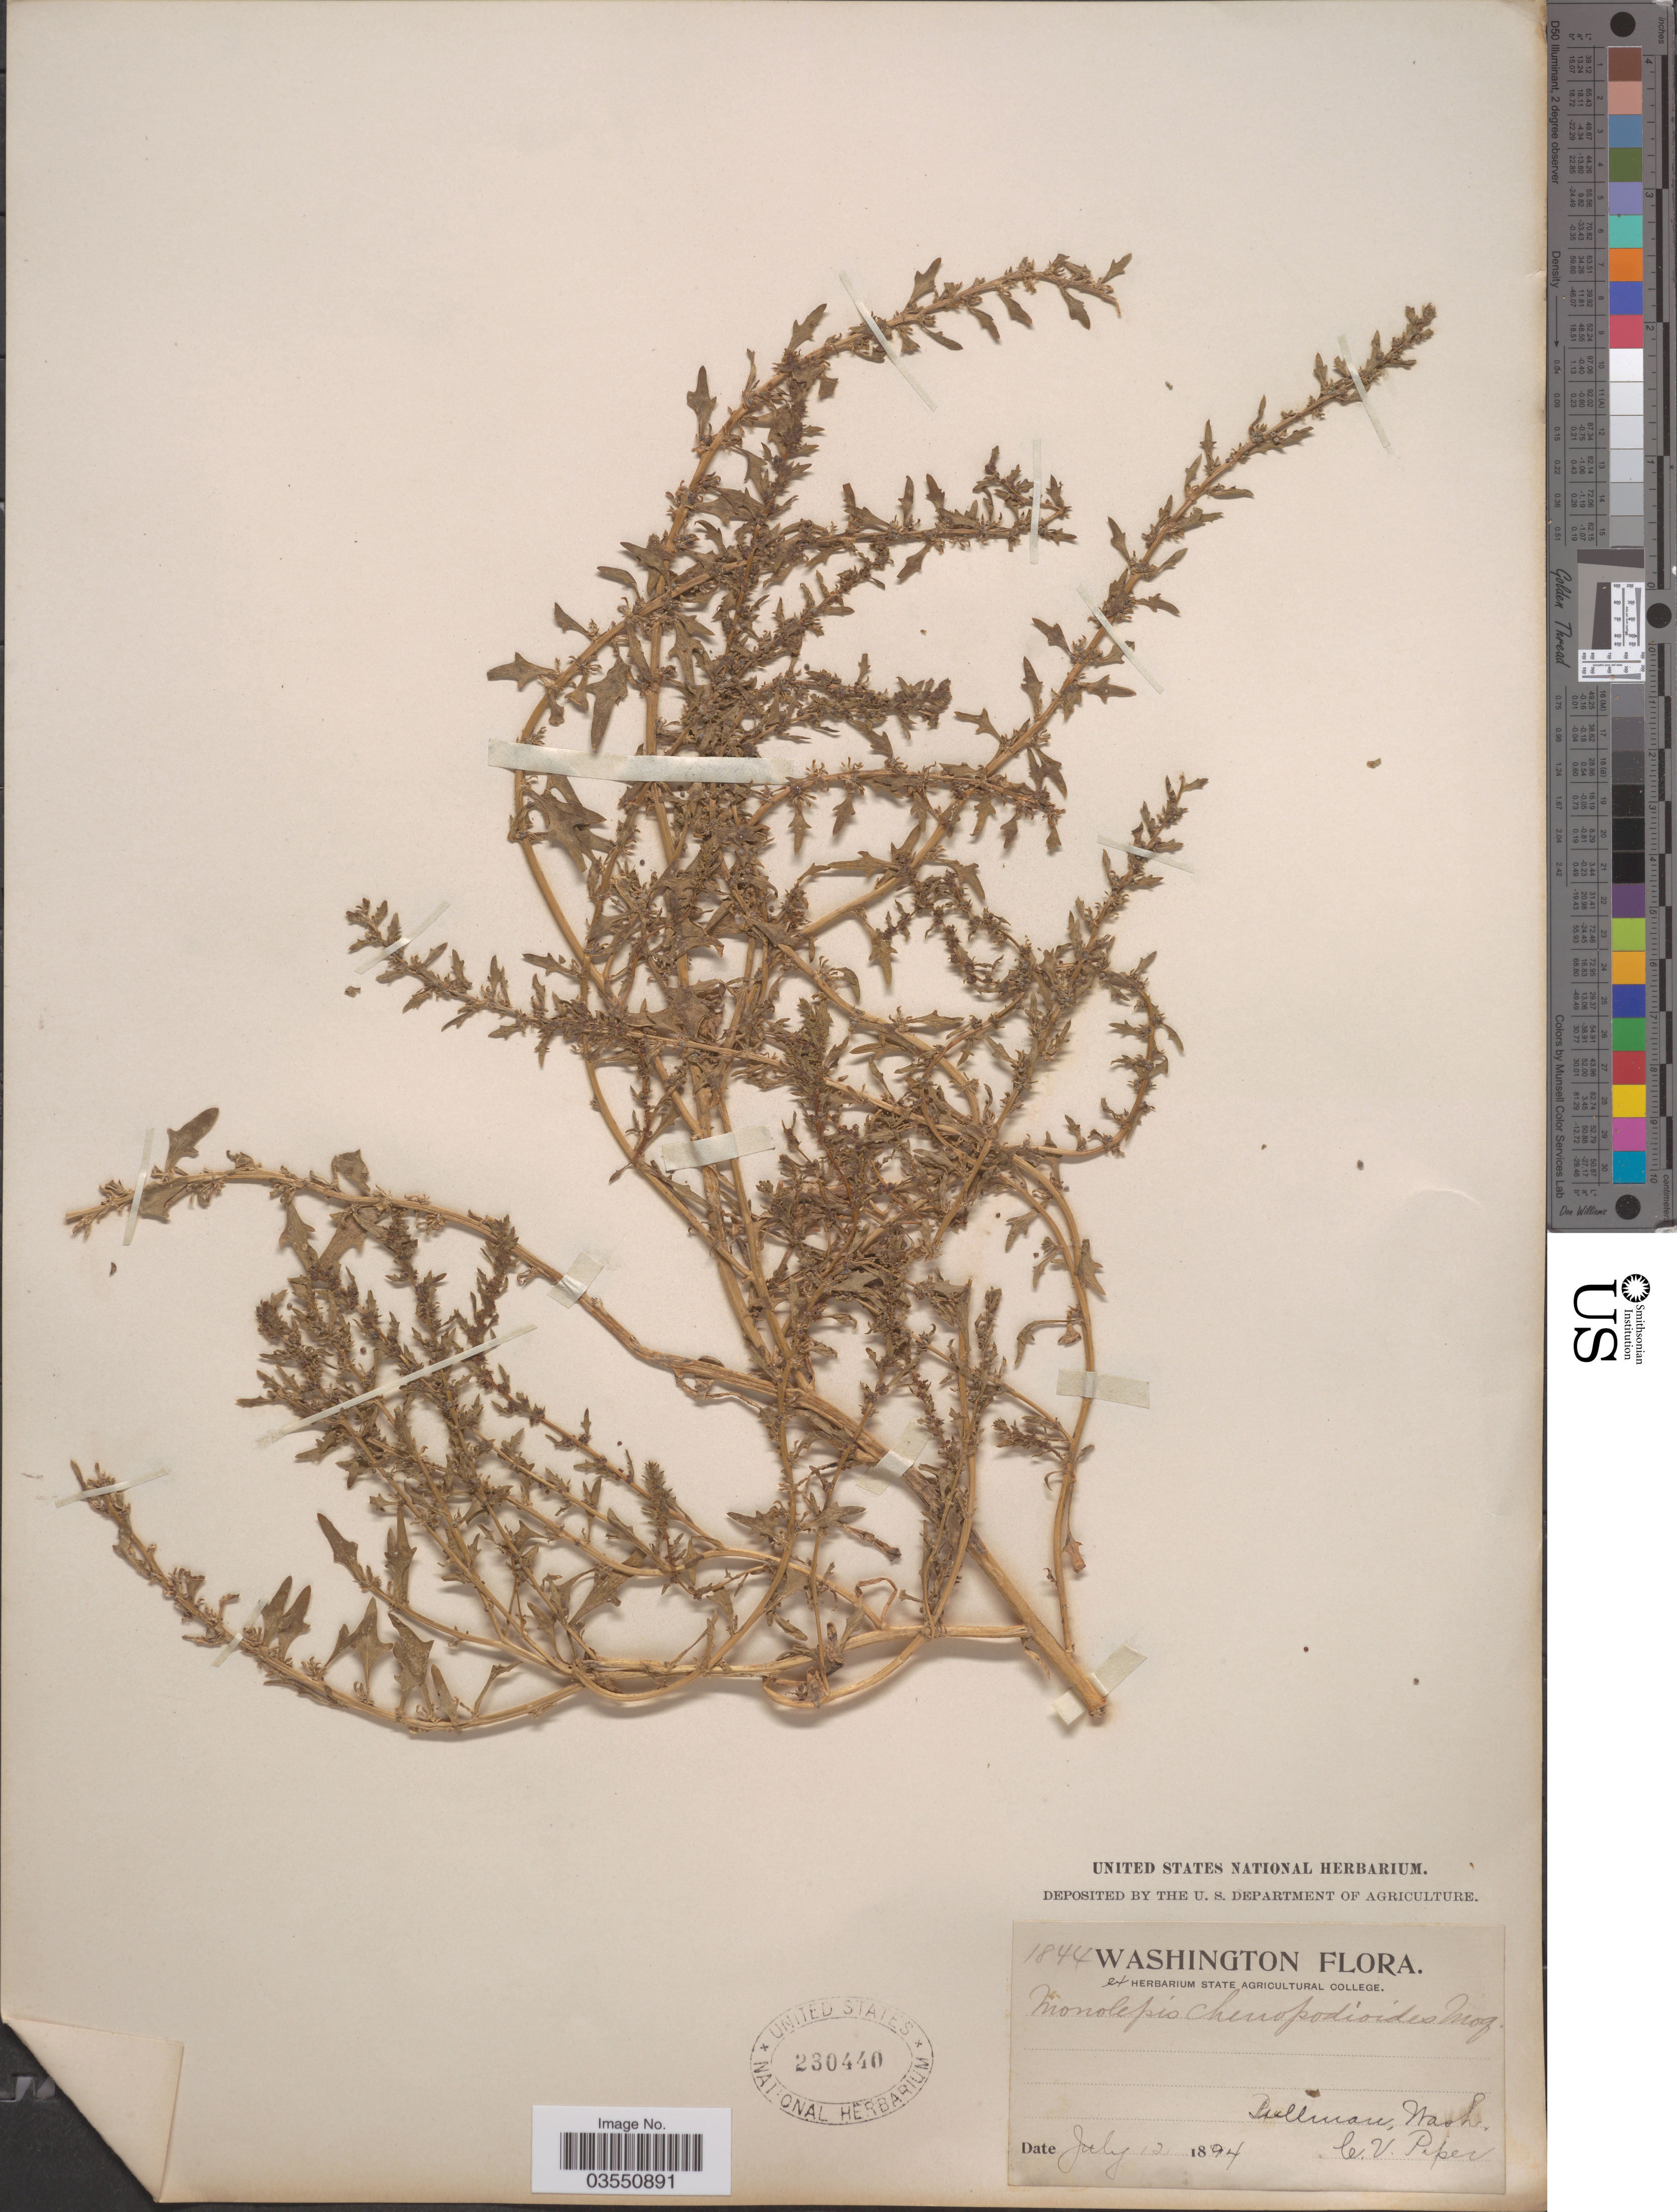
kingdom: Plantae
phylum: Tracheophyta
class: Magnoliopsida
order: Caryophyllales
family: Amaranthaceae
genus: Blitum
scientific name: Blitum nuttallianum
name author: Schult.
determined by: U.S. National Herbarium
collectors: C. V. Piper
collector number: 1844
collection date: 1894-07-12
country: United States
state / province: Washington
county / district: Whitman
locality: Pullman.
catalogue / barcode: US 230440